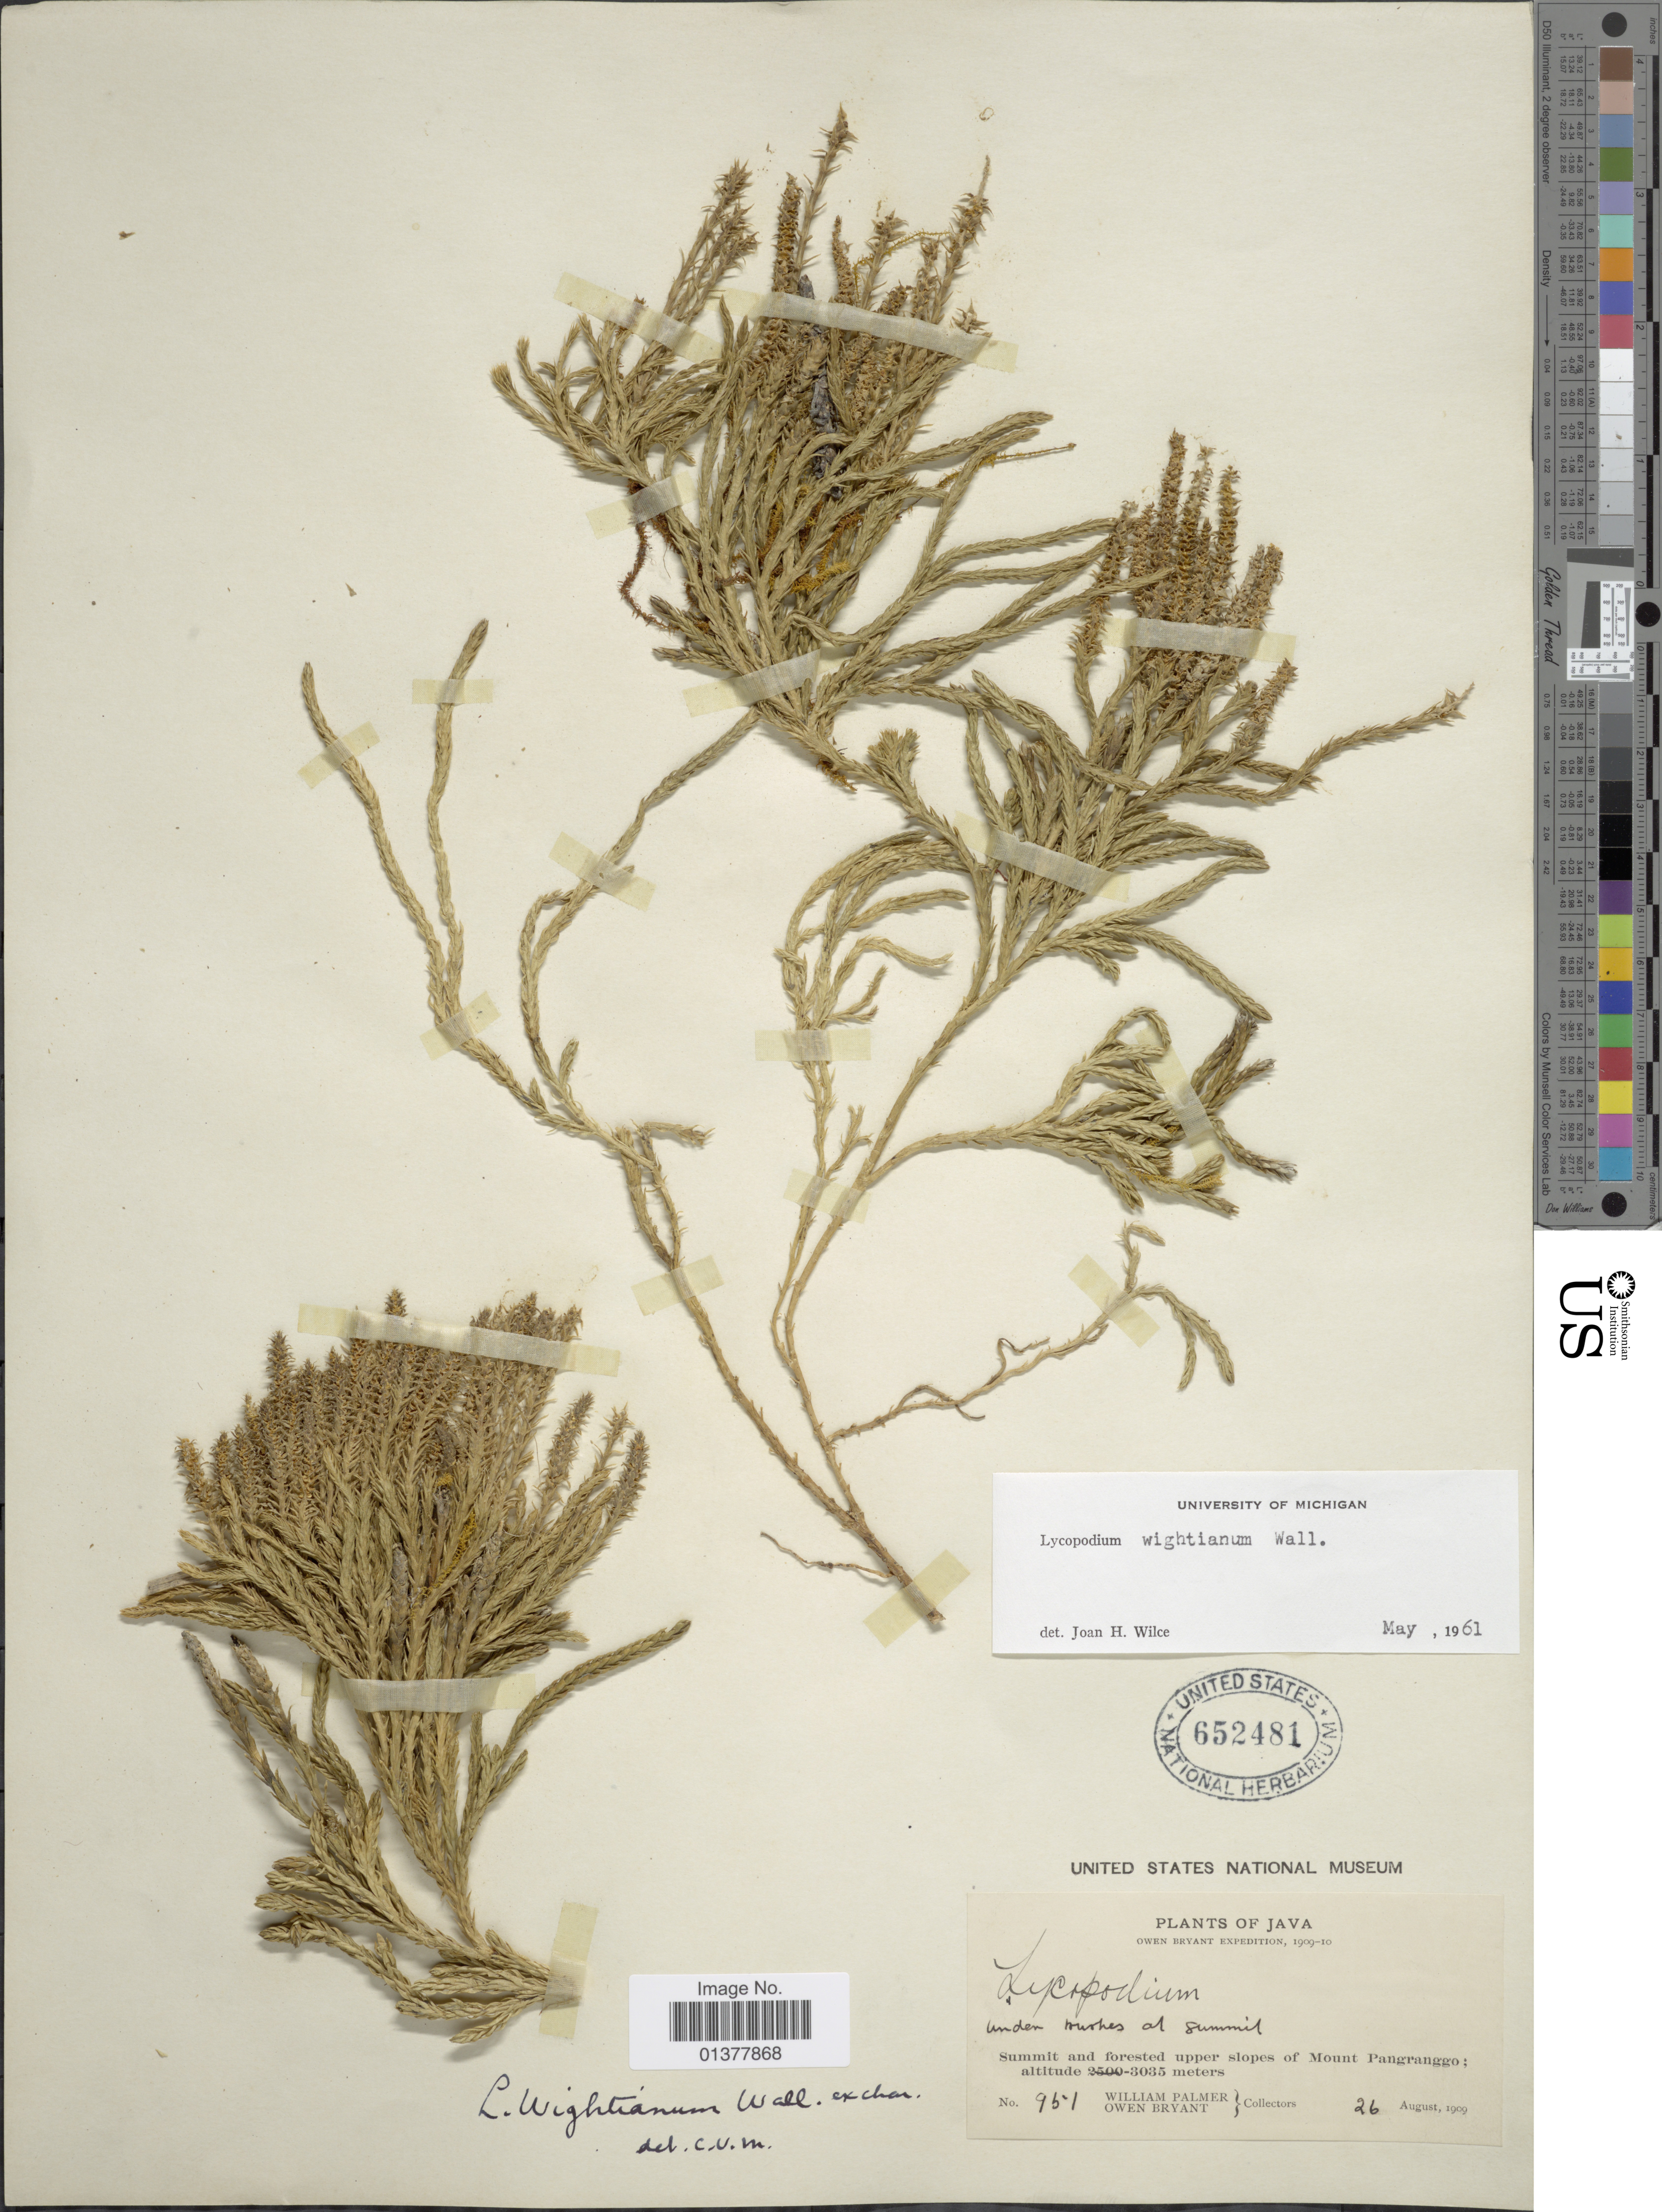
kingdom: Plantae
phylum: Tracheophyta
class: Lycopodiopsida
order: Lycopodiales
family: Lycopodiaceae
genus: Diphasiastrum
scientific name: Diphasiastrum wightianum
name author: (Wall. ex Hook. & Grev.) Holub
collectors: W. Palmer & O. Bryant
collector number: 951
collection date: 1909-08-26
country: Indonesia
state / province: Java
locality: Summit and forested upper slopes of Mount Pangrango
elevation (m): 3035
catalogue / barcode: US 652481